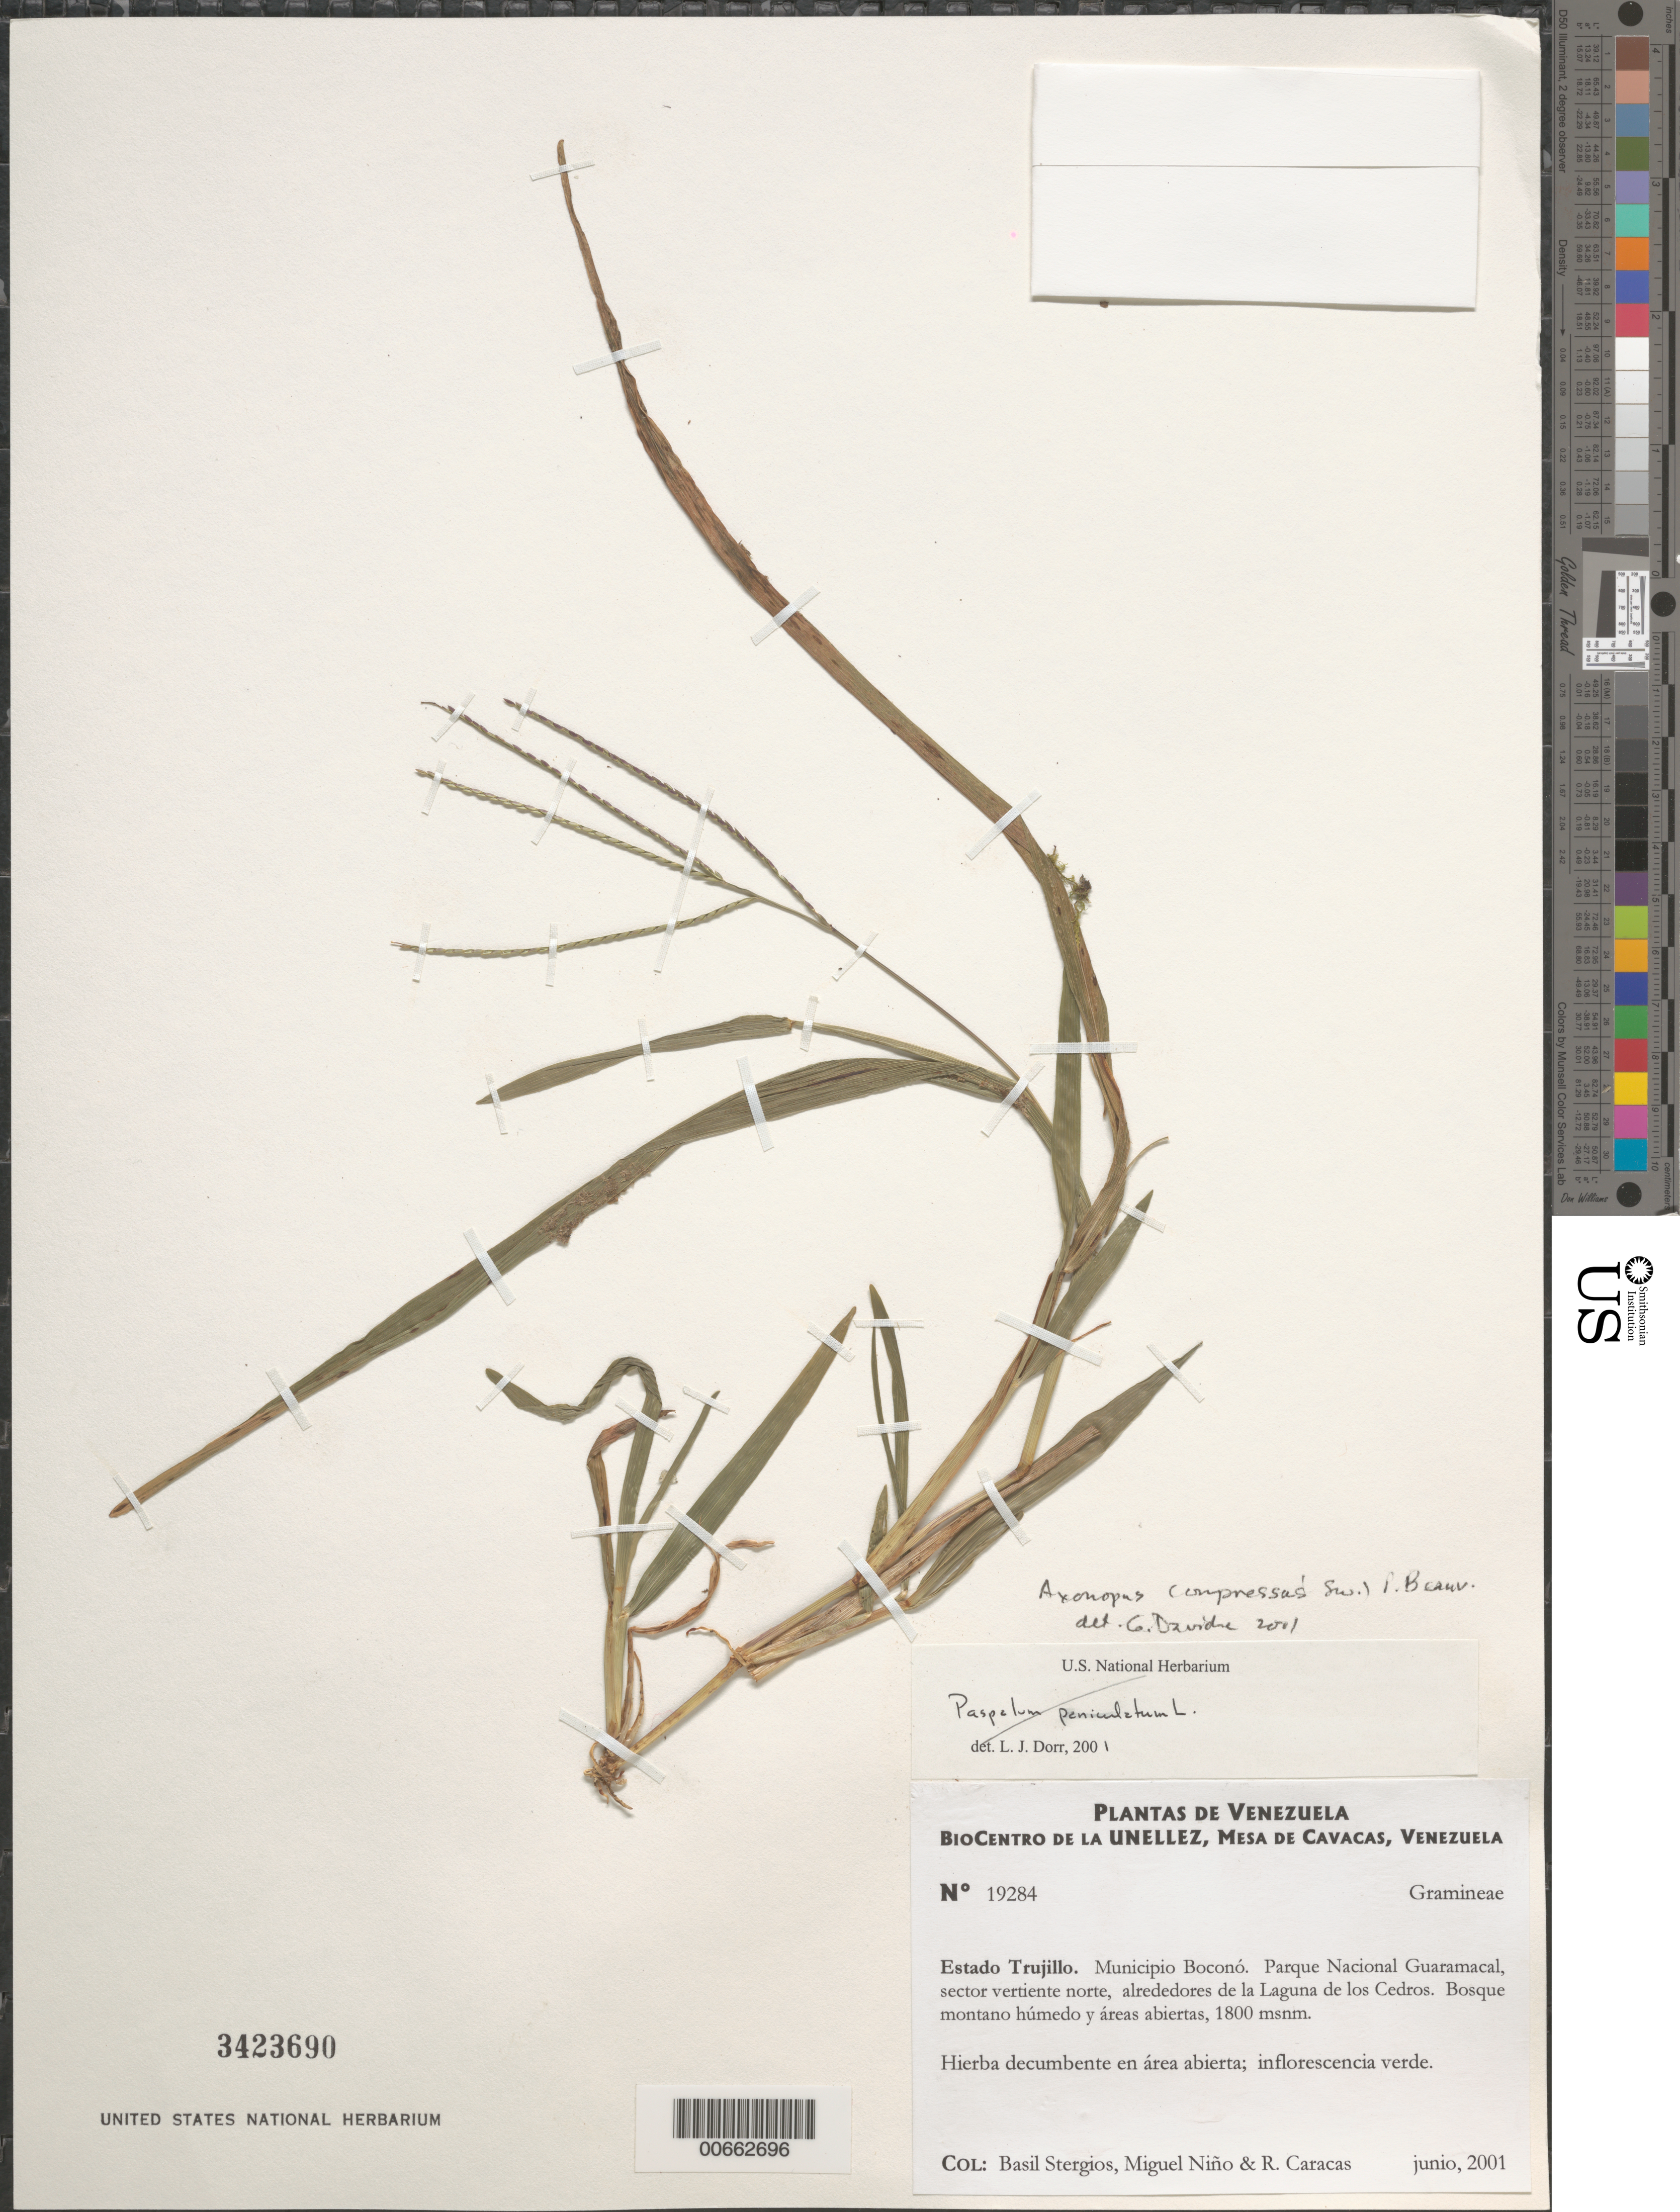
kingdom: Plantae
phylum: Tracheophyta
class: Liliopsida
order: Poales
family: Poaceae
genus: Axonopus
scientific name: Axonopus compressus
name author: (Sw.) P. Beauv.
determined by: Davidse, Gerrit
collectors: B. G. Stergios, S. M. Niño & R. Caracas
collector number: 19284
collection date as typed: Jun 2001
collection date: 2001-06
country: Venezuela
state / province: Trujillo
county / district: Boconó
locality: Parque Nacional Guaramacal, sector vertiente N, alrededores de la Laguna de los Cedros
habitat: Bosque montano húmedo y áreas abiertas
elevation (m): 1800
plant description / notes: PORT, US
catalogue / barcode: US 3423690